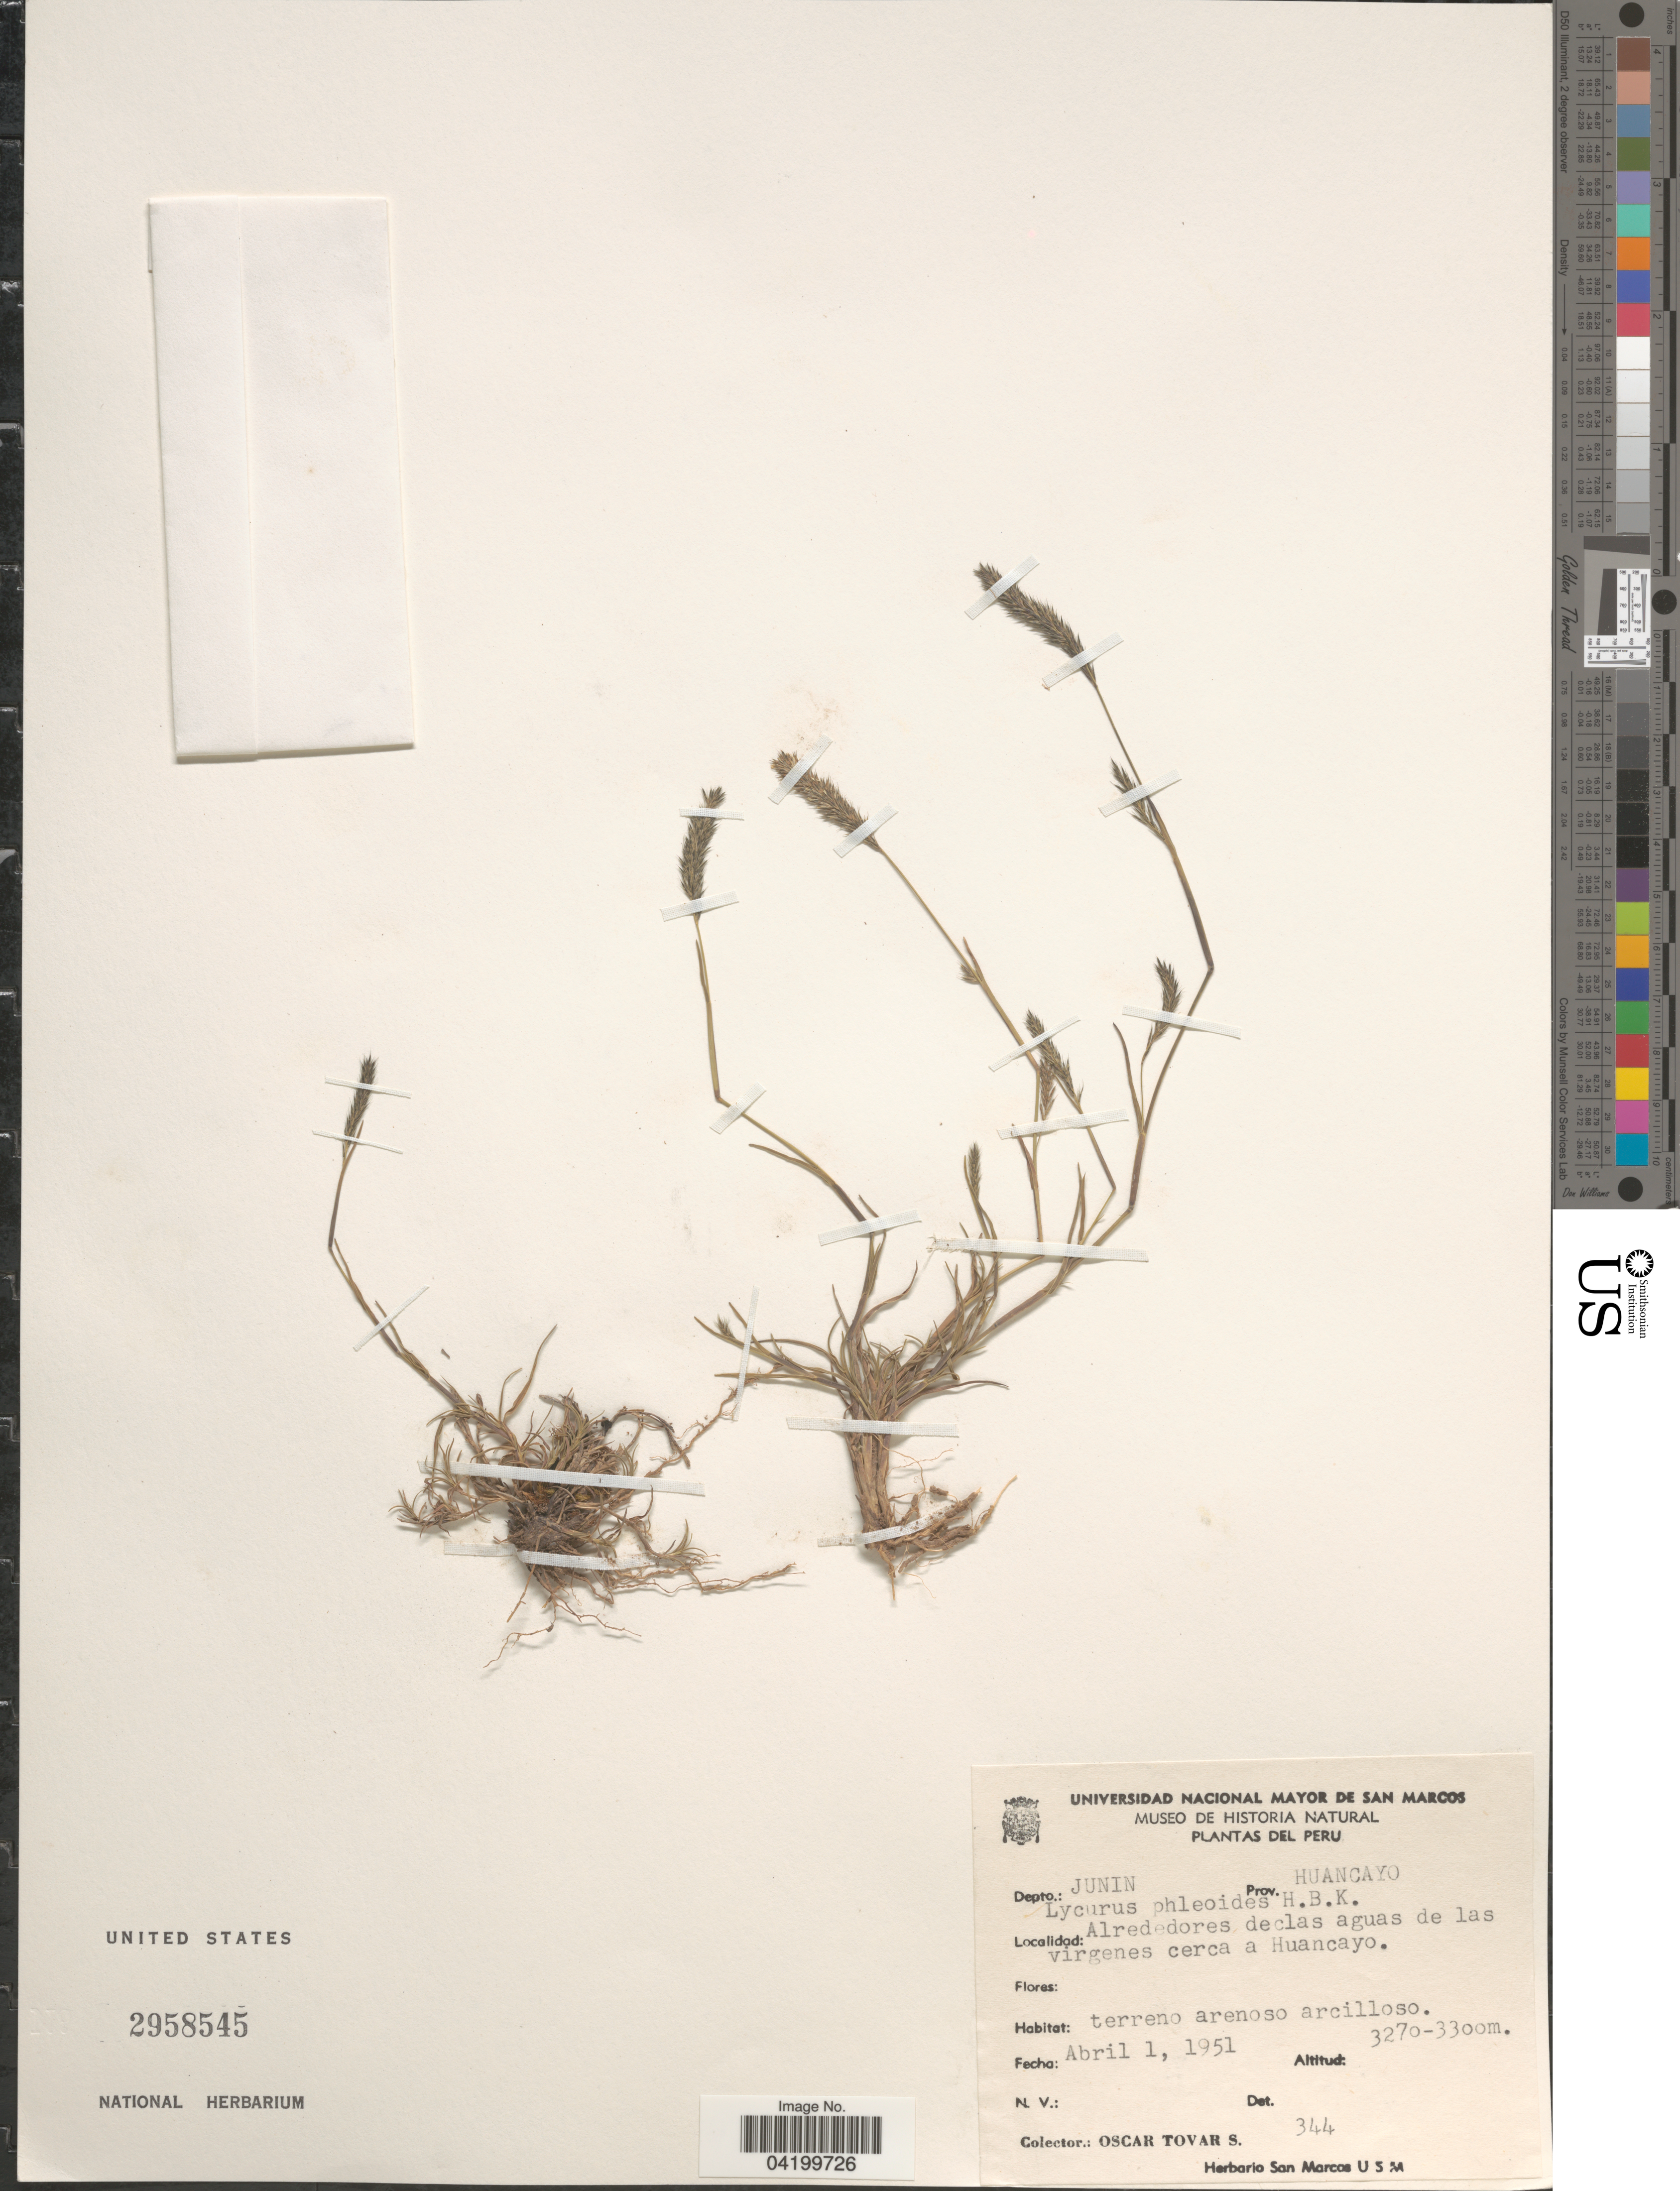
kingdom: Plantae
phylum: Tracheophyta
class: Liliopsida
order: Poales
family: Poaceae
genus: Muhlenbergia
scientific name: Muhlenbergia phalaroides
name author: (Kunth) P.M. Peterson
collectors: Ó. Tovar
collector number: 344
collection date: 1951-04-01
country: Peru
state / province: Junin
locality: Depto.: Junin. Prov. Huancayo. Alrededores declas aguas de las virgenes cerca a Huancayo.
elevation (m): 3270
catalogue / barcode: US 2958545